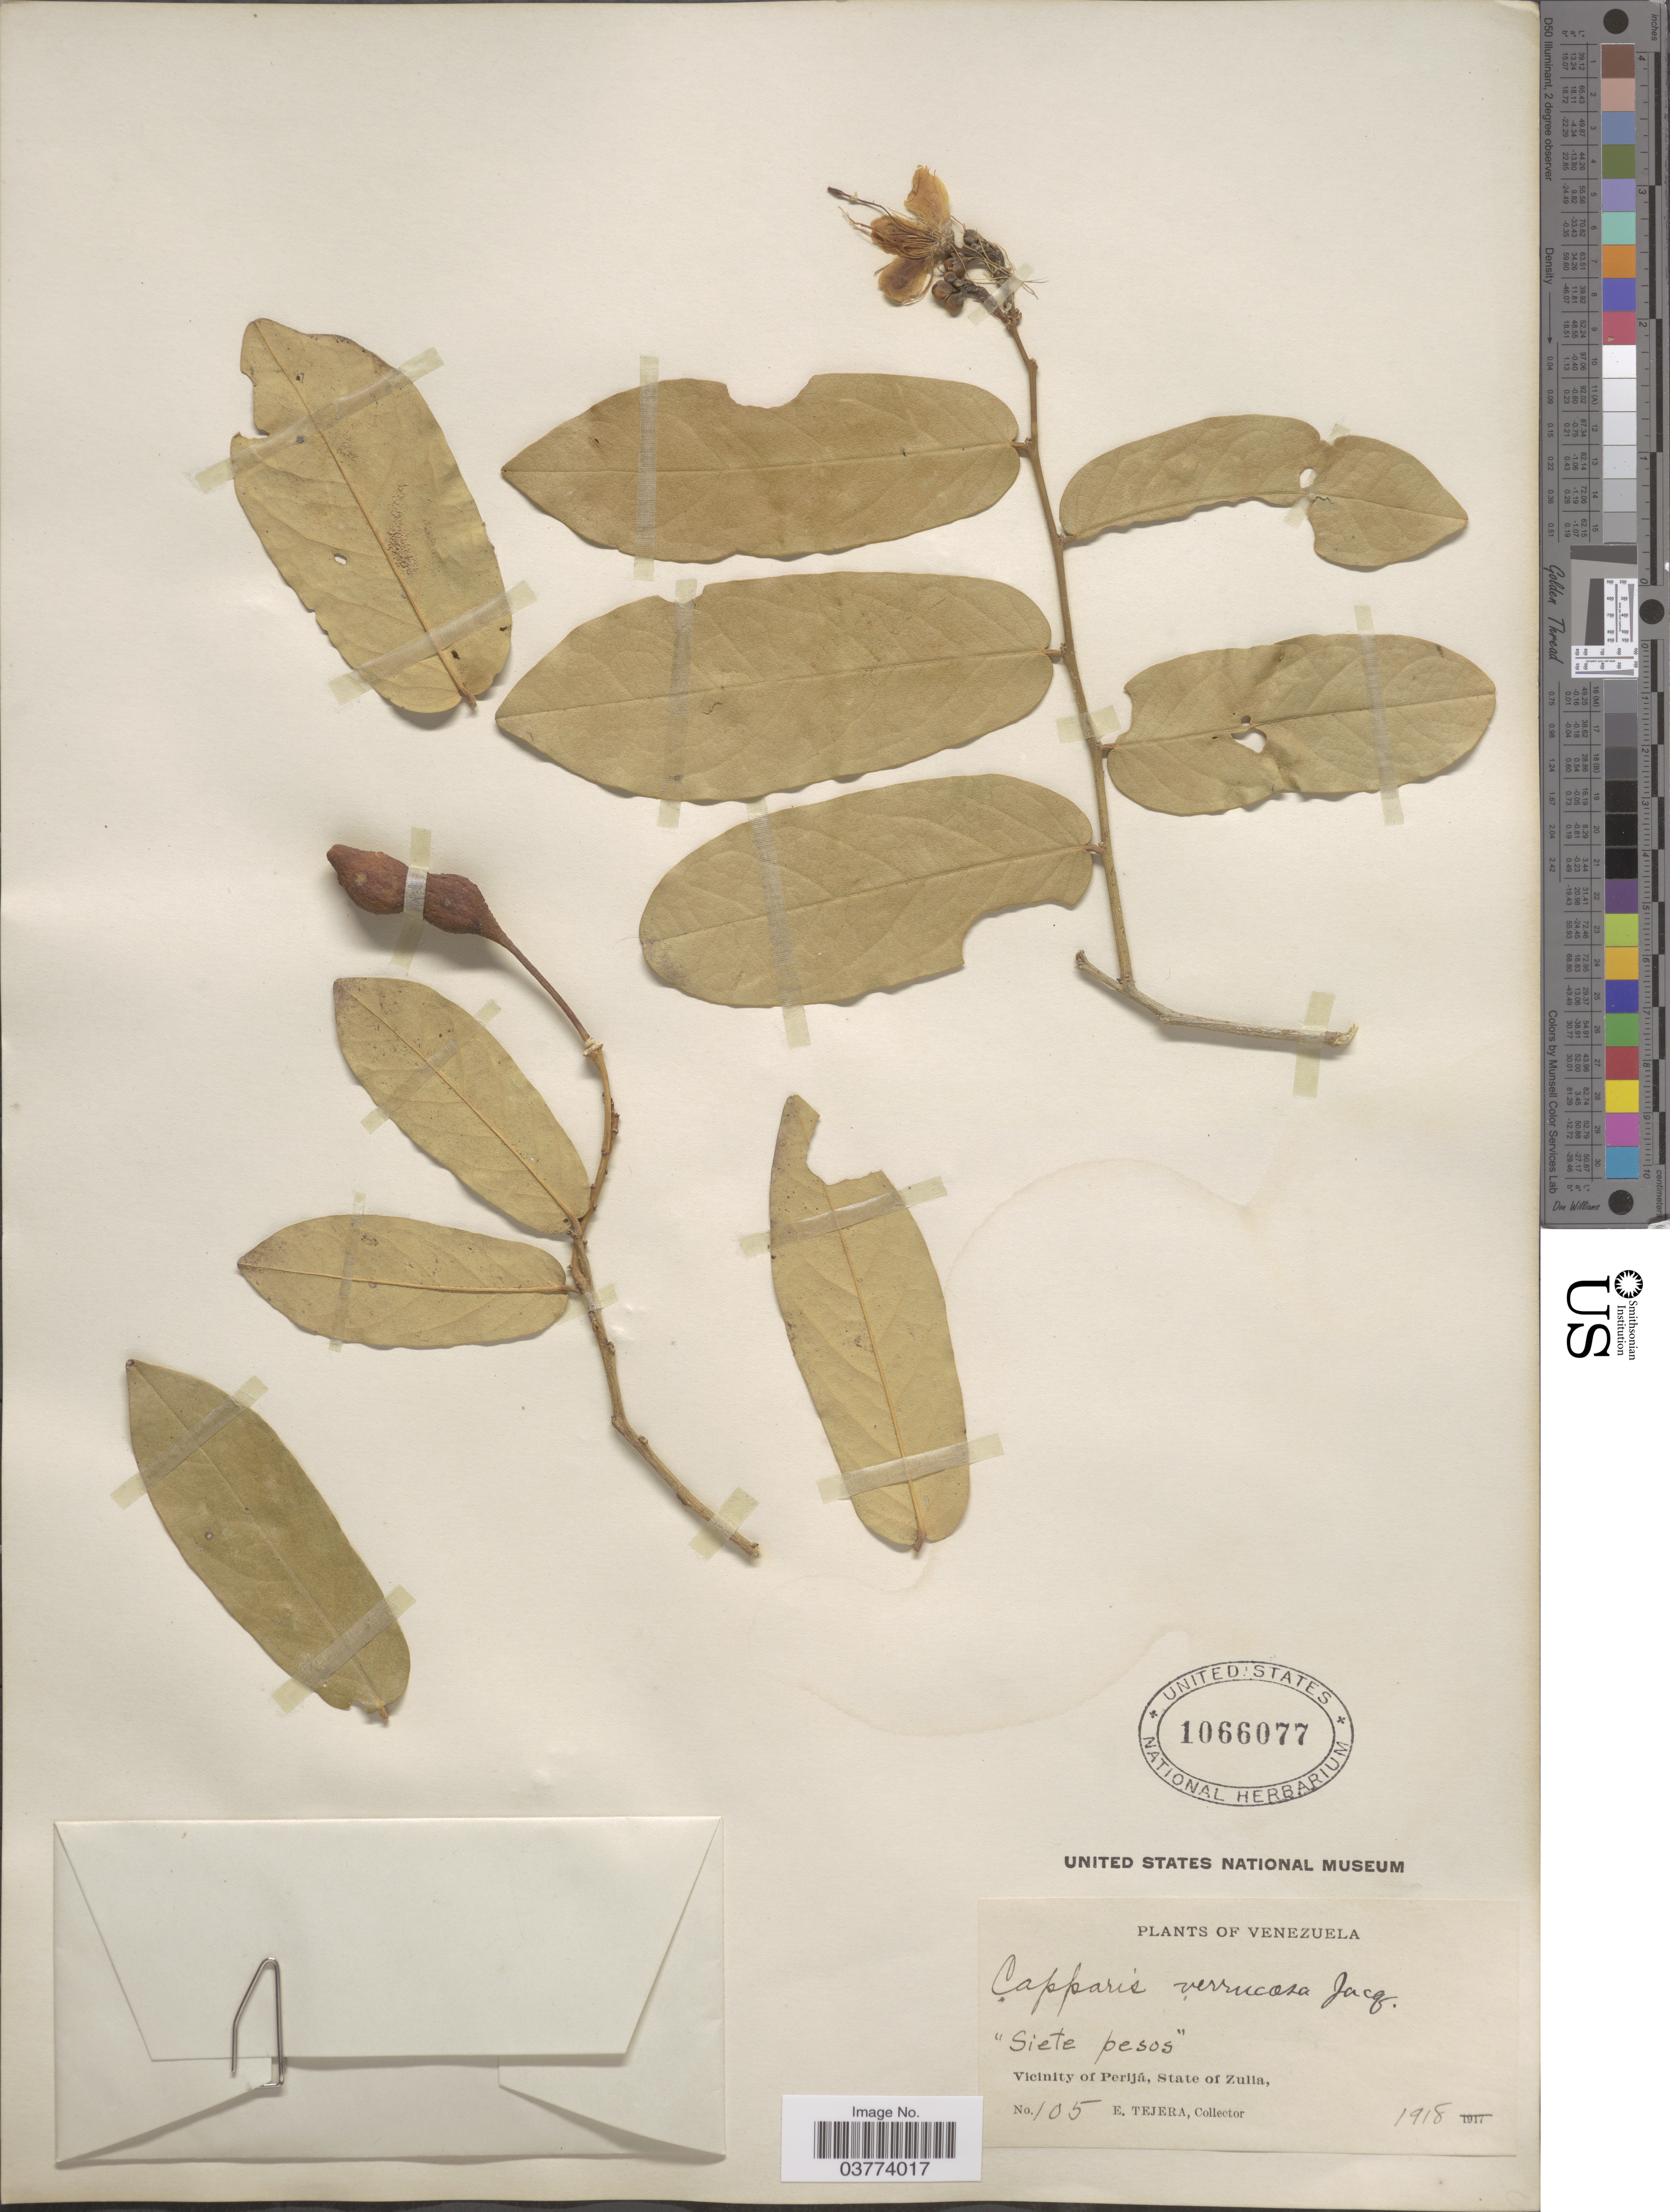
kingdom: Plantae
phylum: Tracheophyta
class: Magnoliopsida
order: Brassicales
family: Capparaceae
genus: Cynophalla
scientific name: Cynophalla verrucosa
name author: (Jacq.) J. Presl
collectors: E. Tejera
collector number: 105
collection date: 1918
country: Venezuela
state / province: Zulia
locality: Vicinity of Perijá.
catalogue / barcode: US 1066077